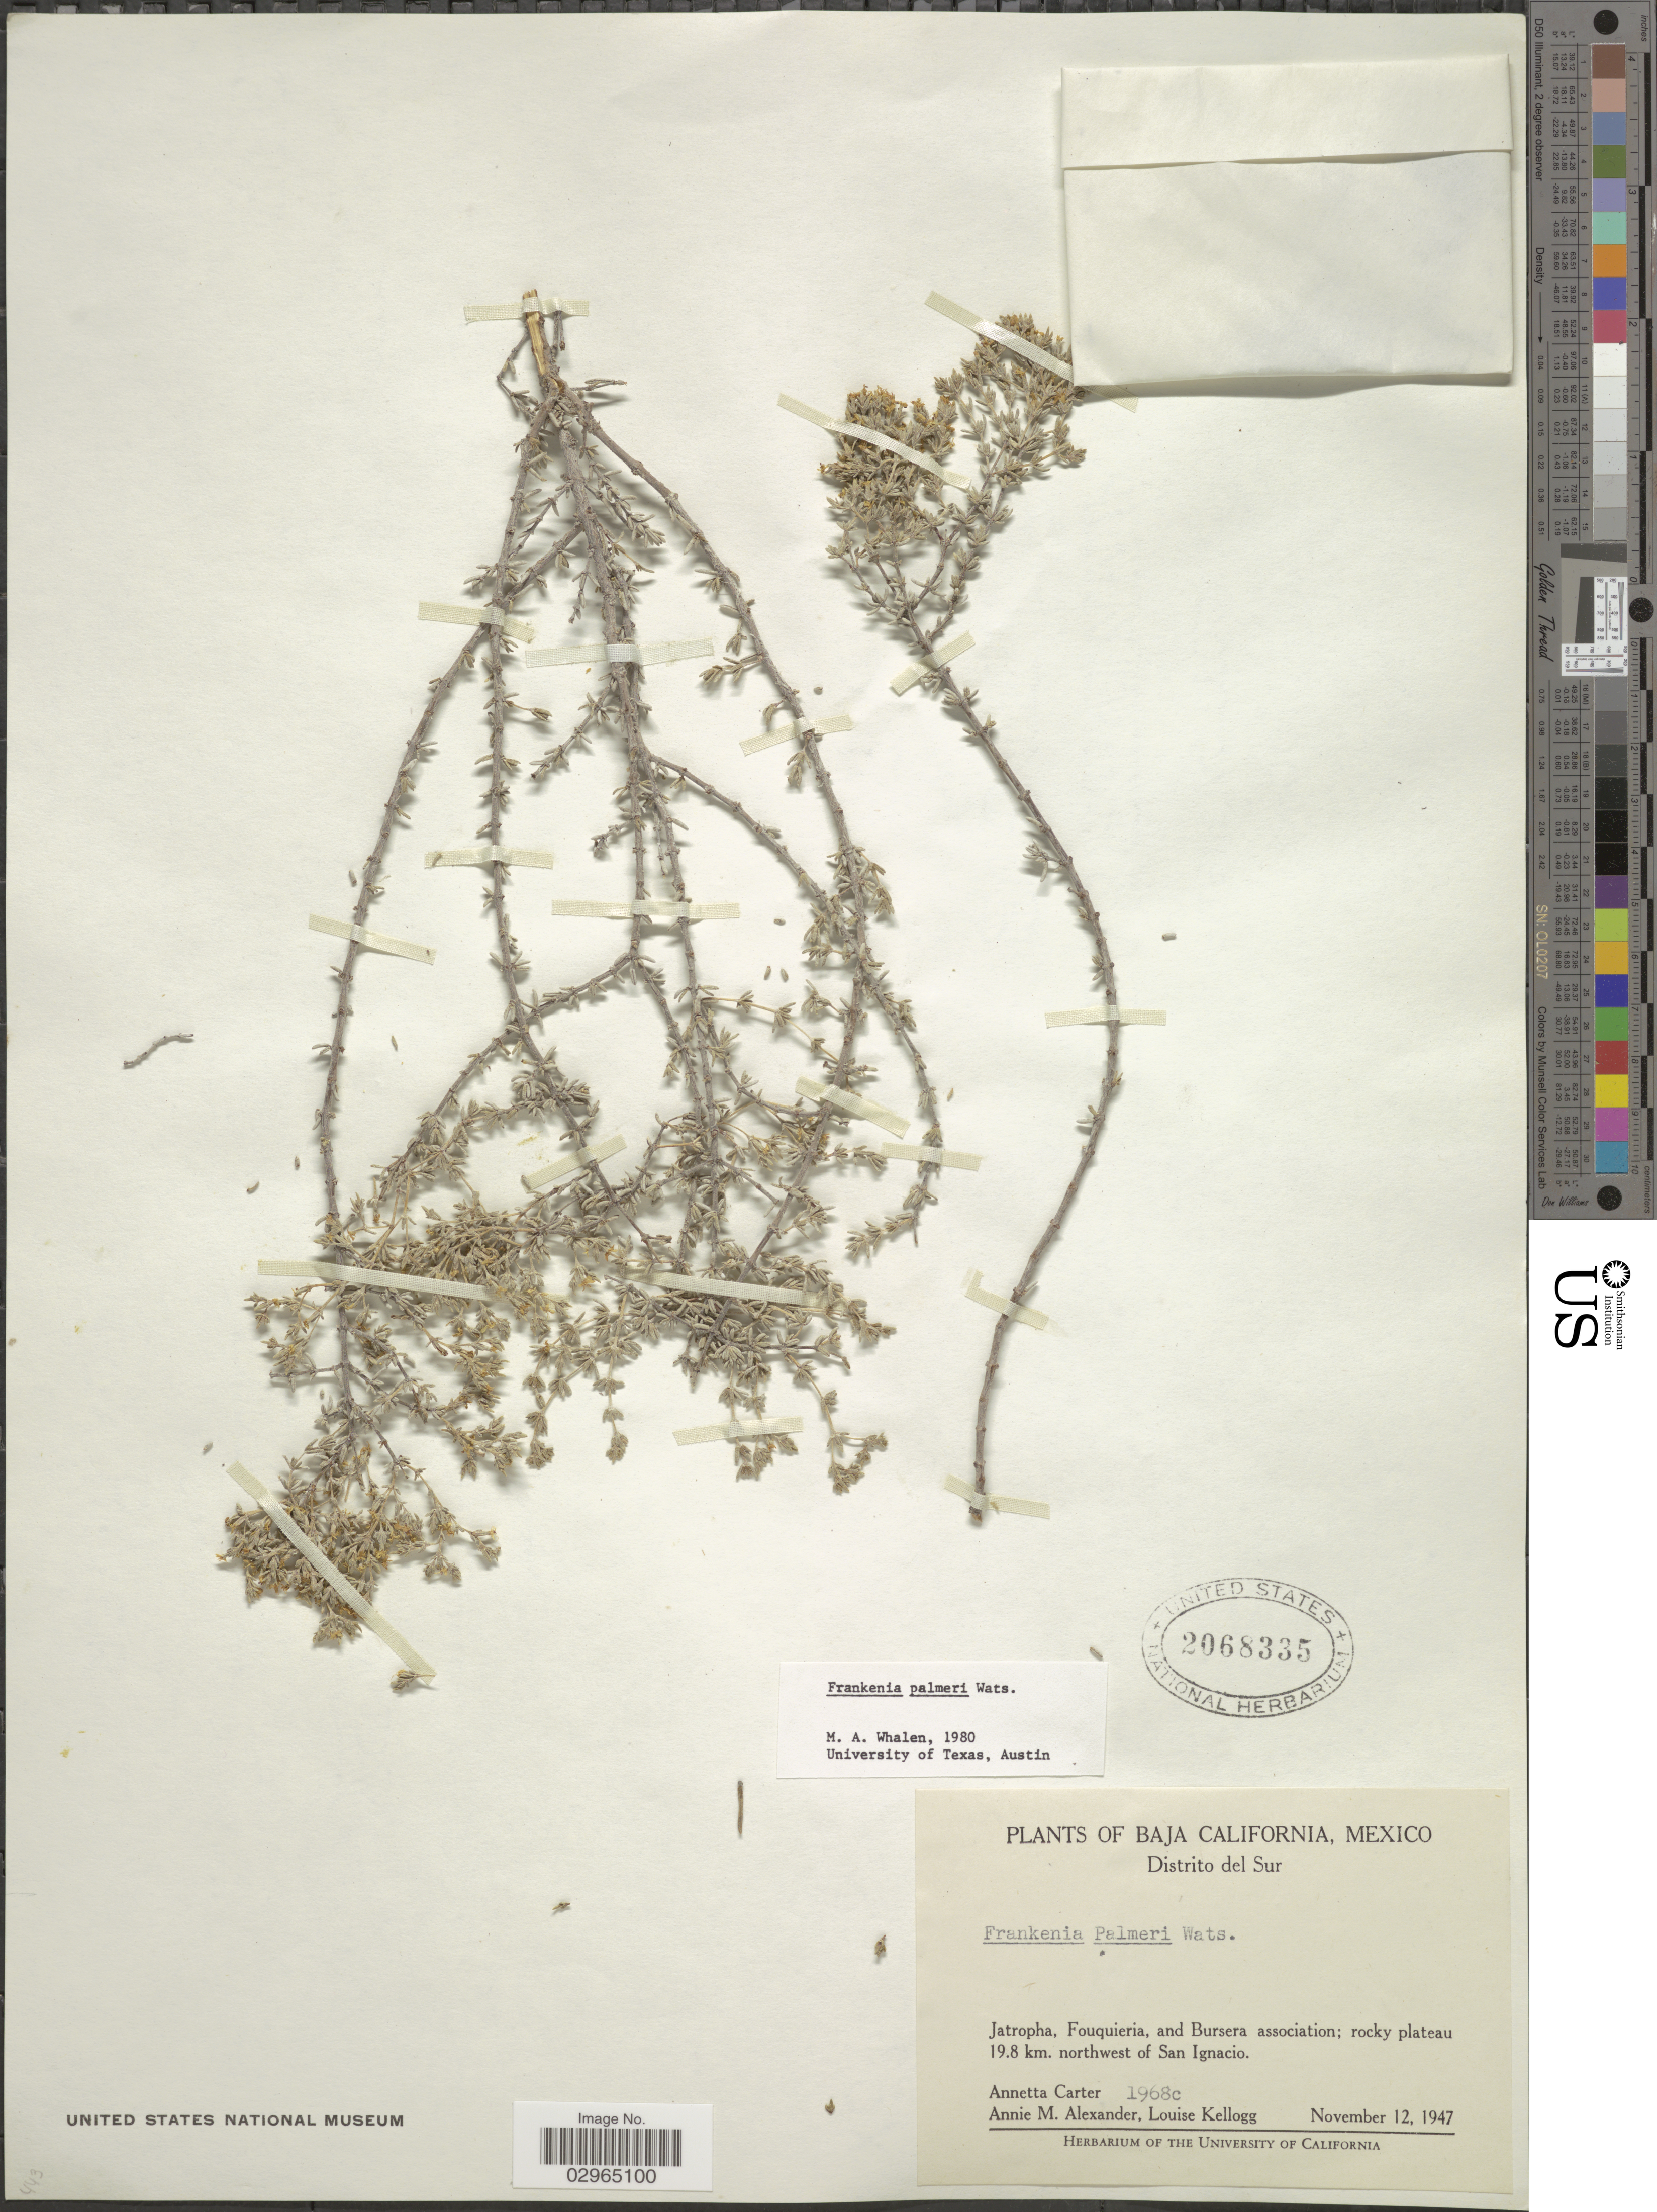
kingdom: Plantae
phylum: Tracheophyta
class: Magnoliopsida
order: Caryophyllales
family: Frankeniaceae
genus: Frankenia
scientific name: Frankenia palmeri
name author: S. Watson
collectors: A. Carter, A. M. Alexander & L. Kellog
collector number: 1968c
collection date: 1947-11-12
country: Mexico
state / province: Baja California Sur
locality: Distrito del Sur. Jatropha, Fouquieria, and Bursera association; rocky plateau 19.8 km. northwest of San Ignacio.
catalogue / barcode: US 2068335